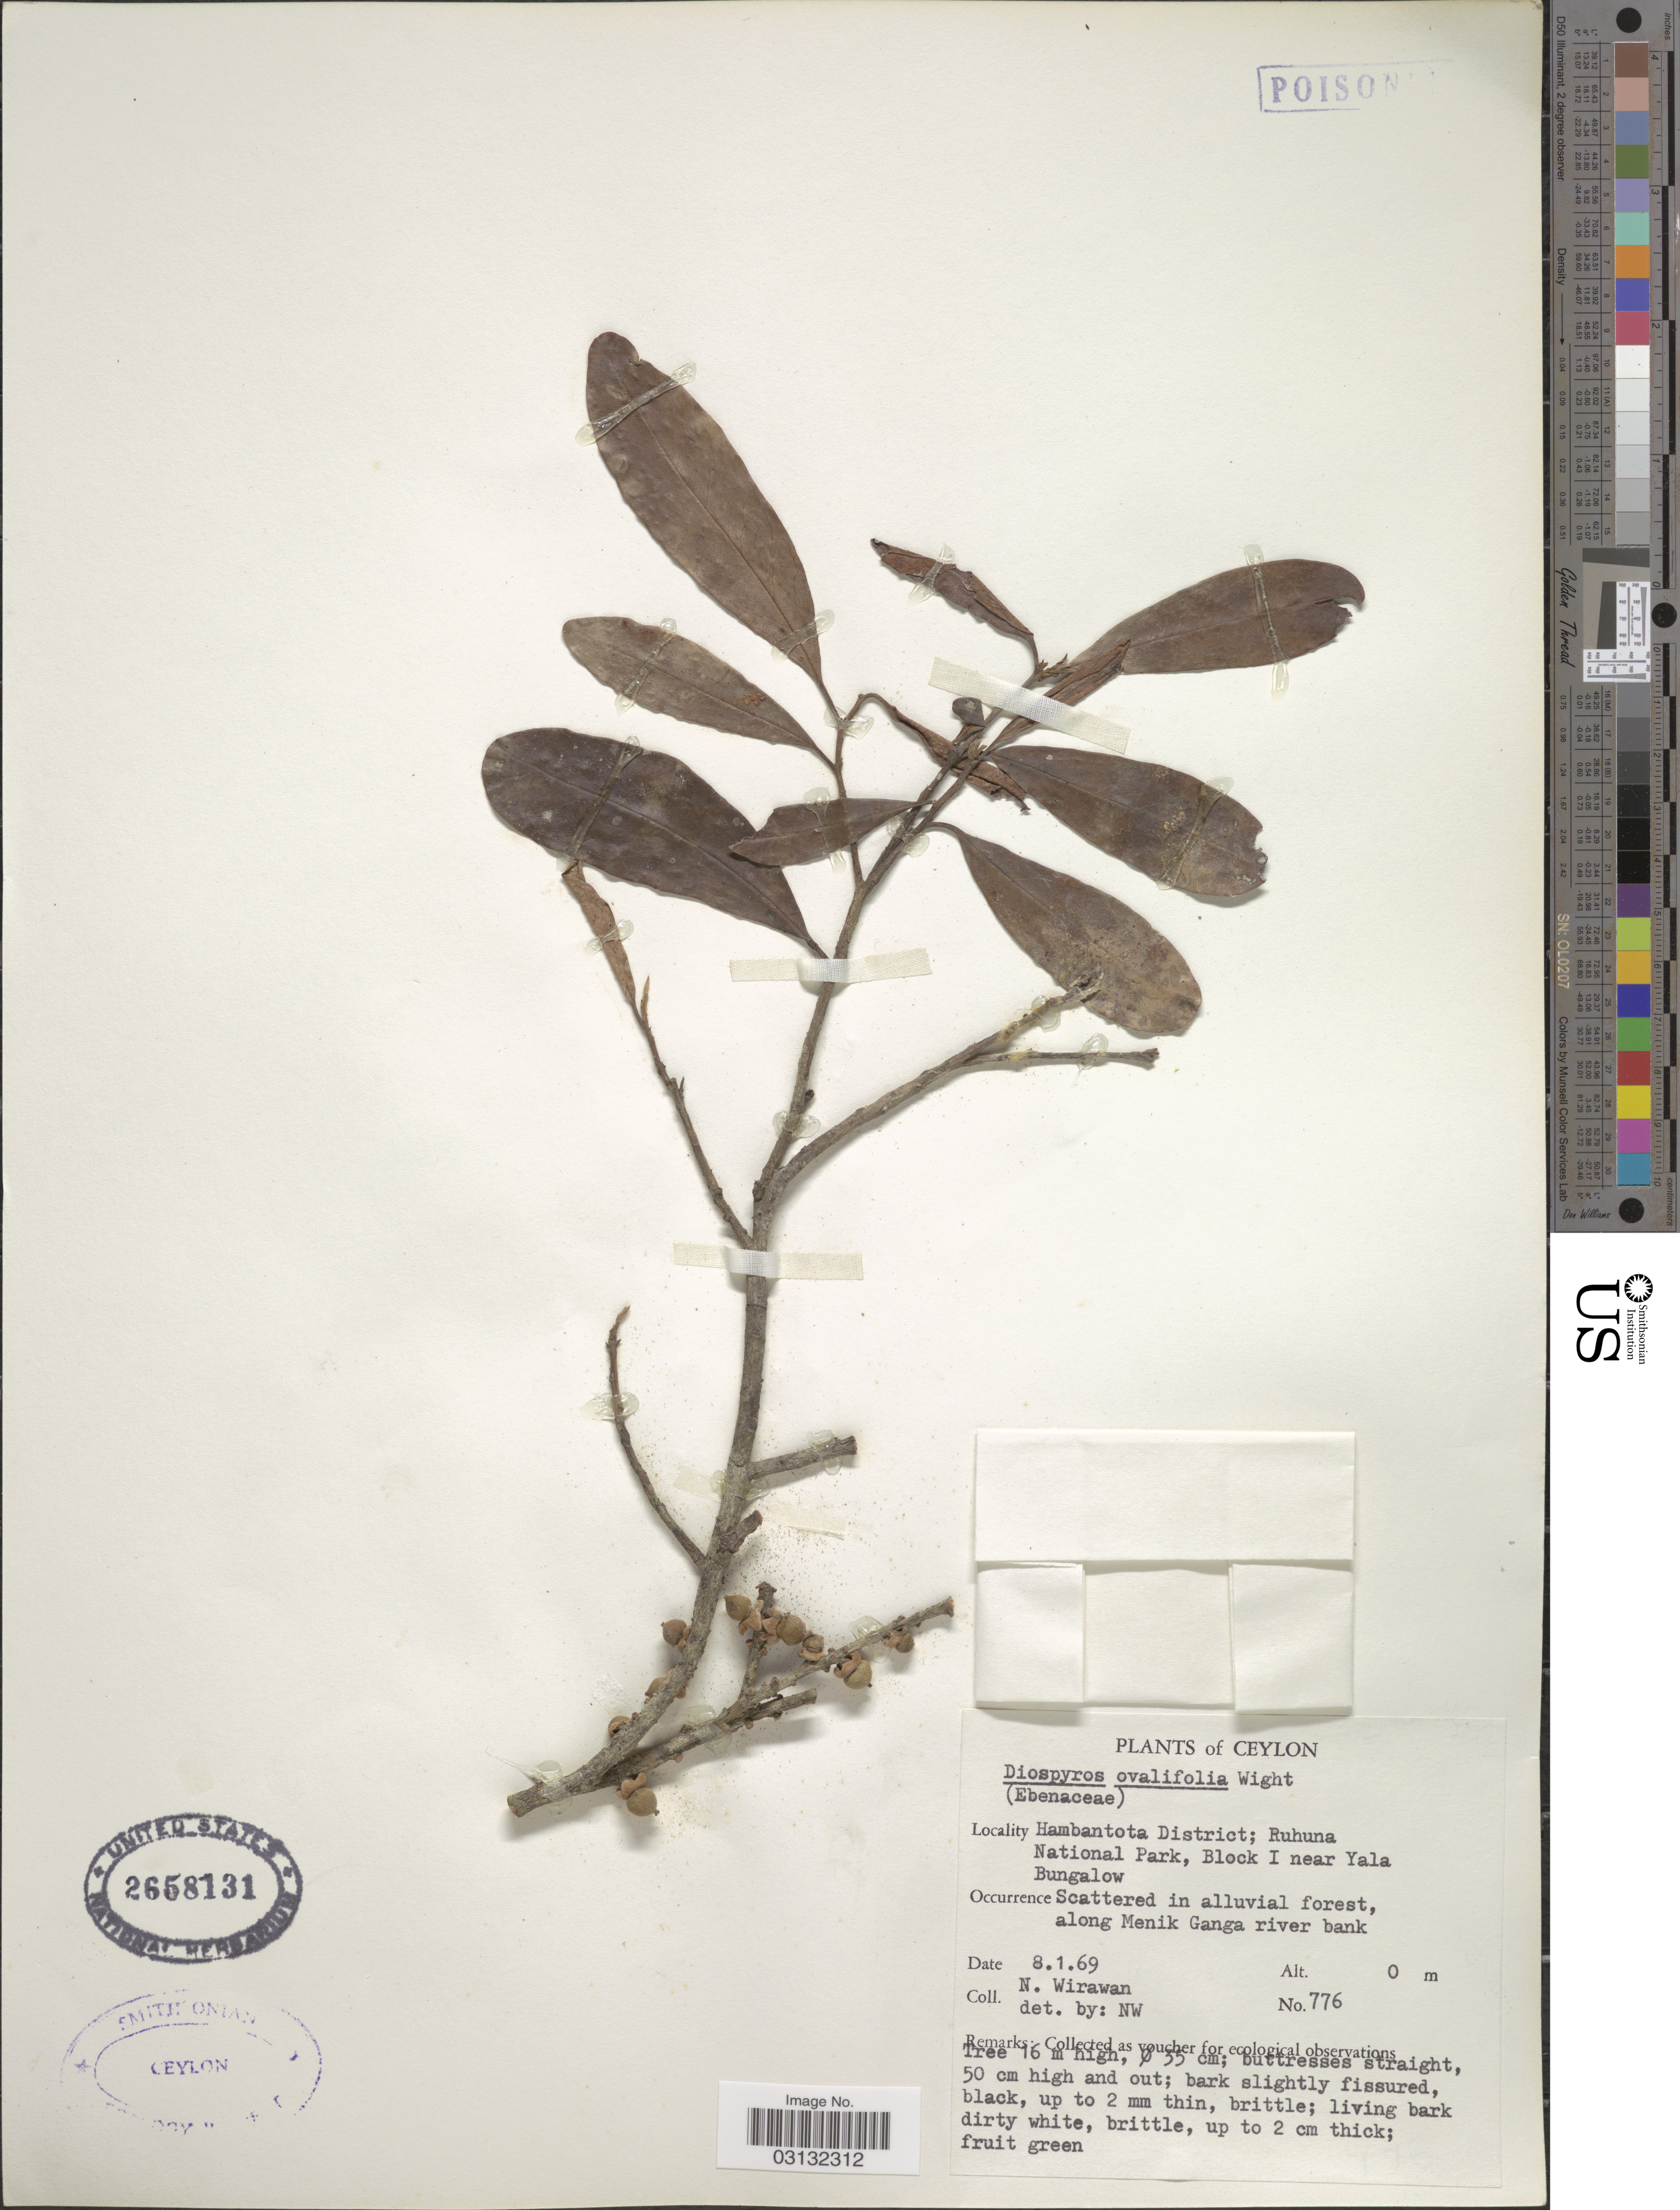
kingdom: Plantae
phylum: Tracheophyta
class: Magnoliopsida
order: Ericales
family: Ebenaceae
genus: Diospyros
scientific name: Diospyros ovalifolia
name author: Wight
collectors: N. Wirawan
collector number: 776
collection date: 1969-01-08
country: Sri Lanka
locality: Ceylon. Hambantota District; Ruhuna National Park, Block I near Yala Bungalow. Along Menik Ganga river bank.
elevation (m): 0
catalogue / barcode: US 2658131